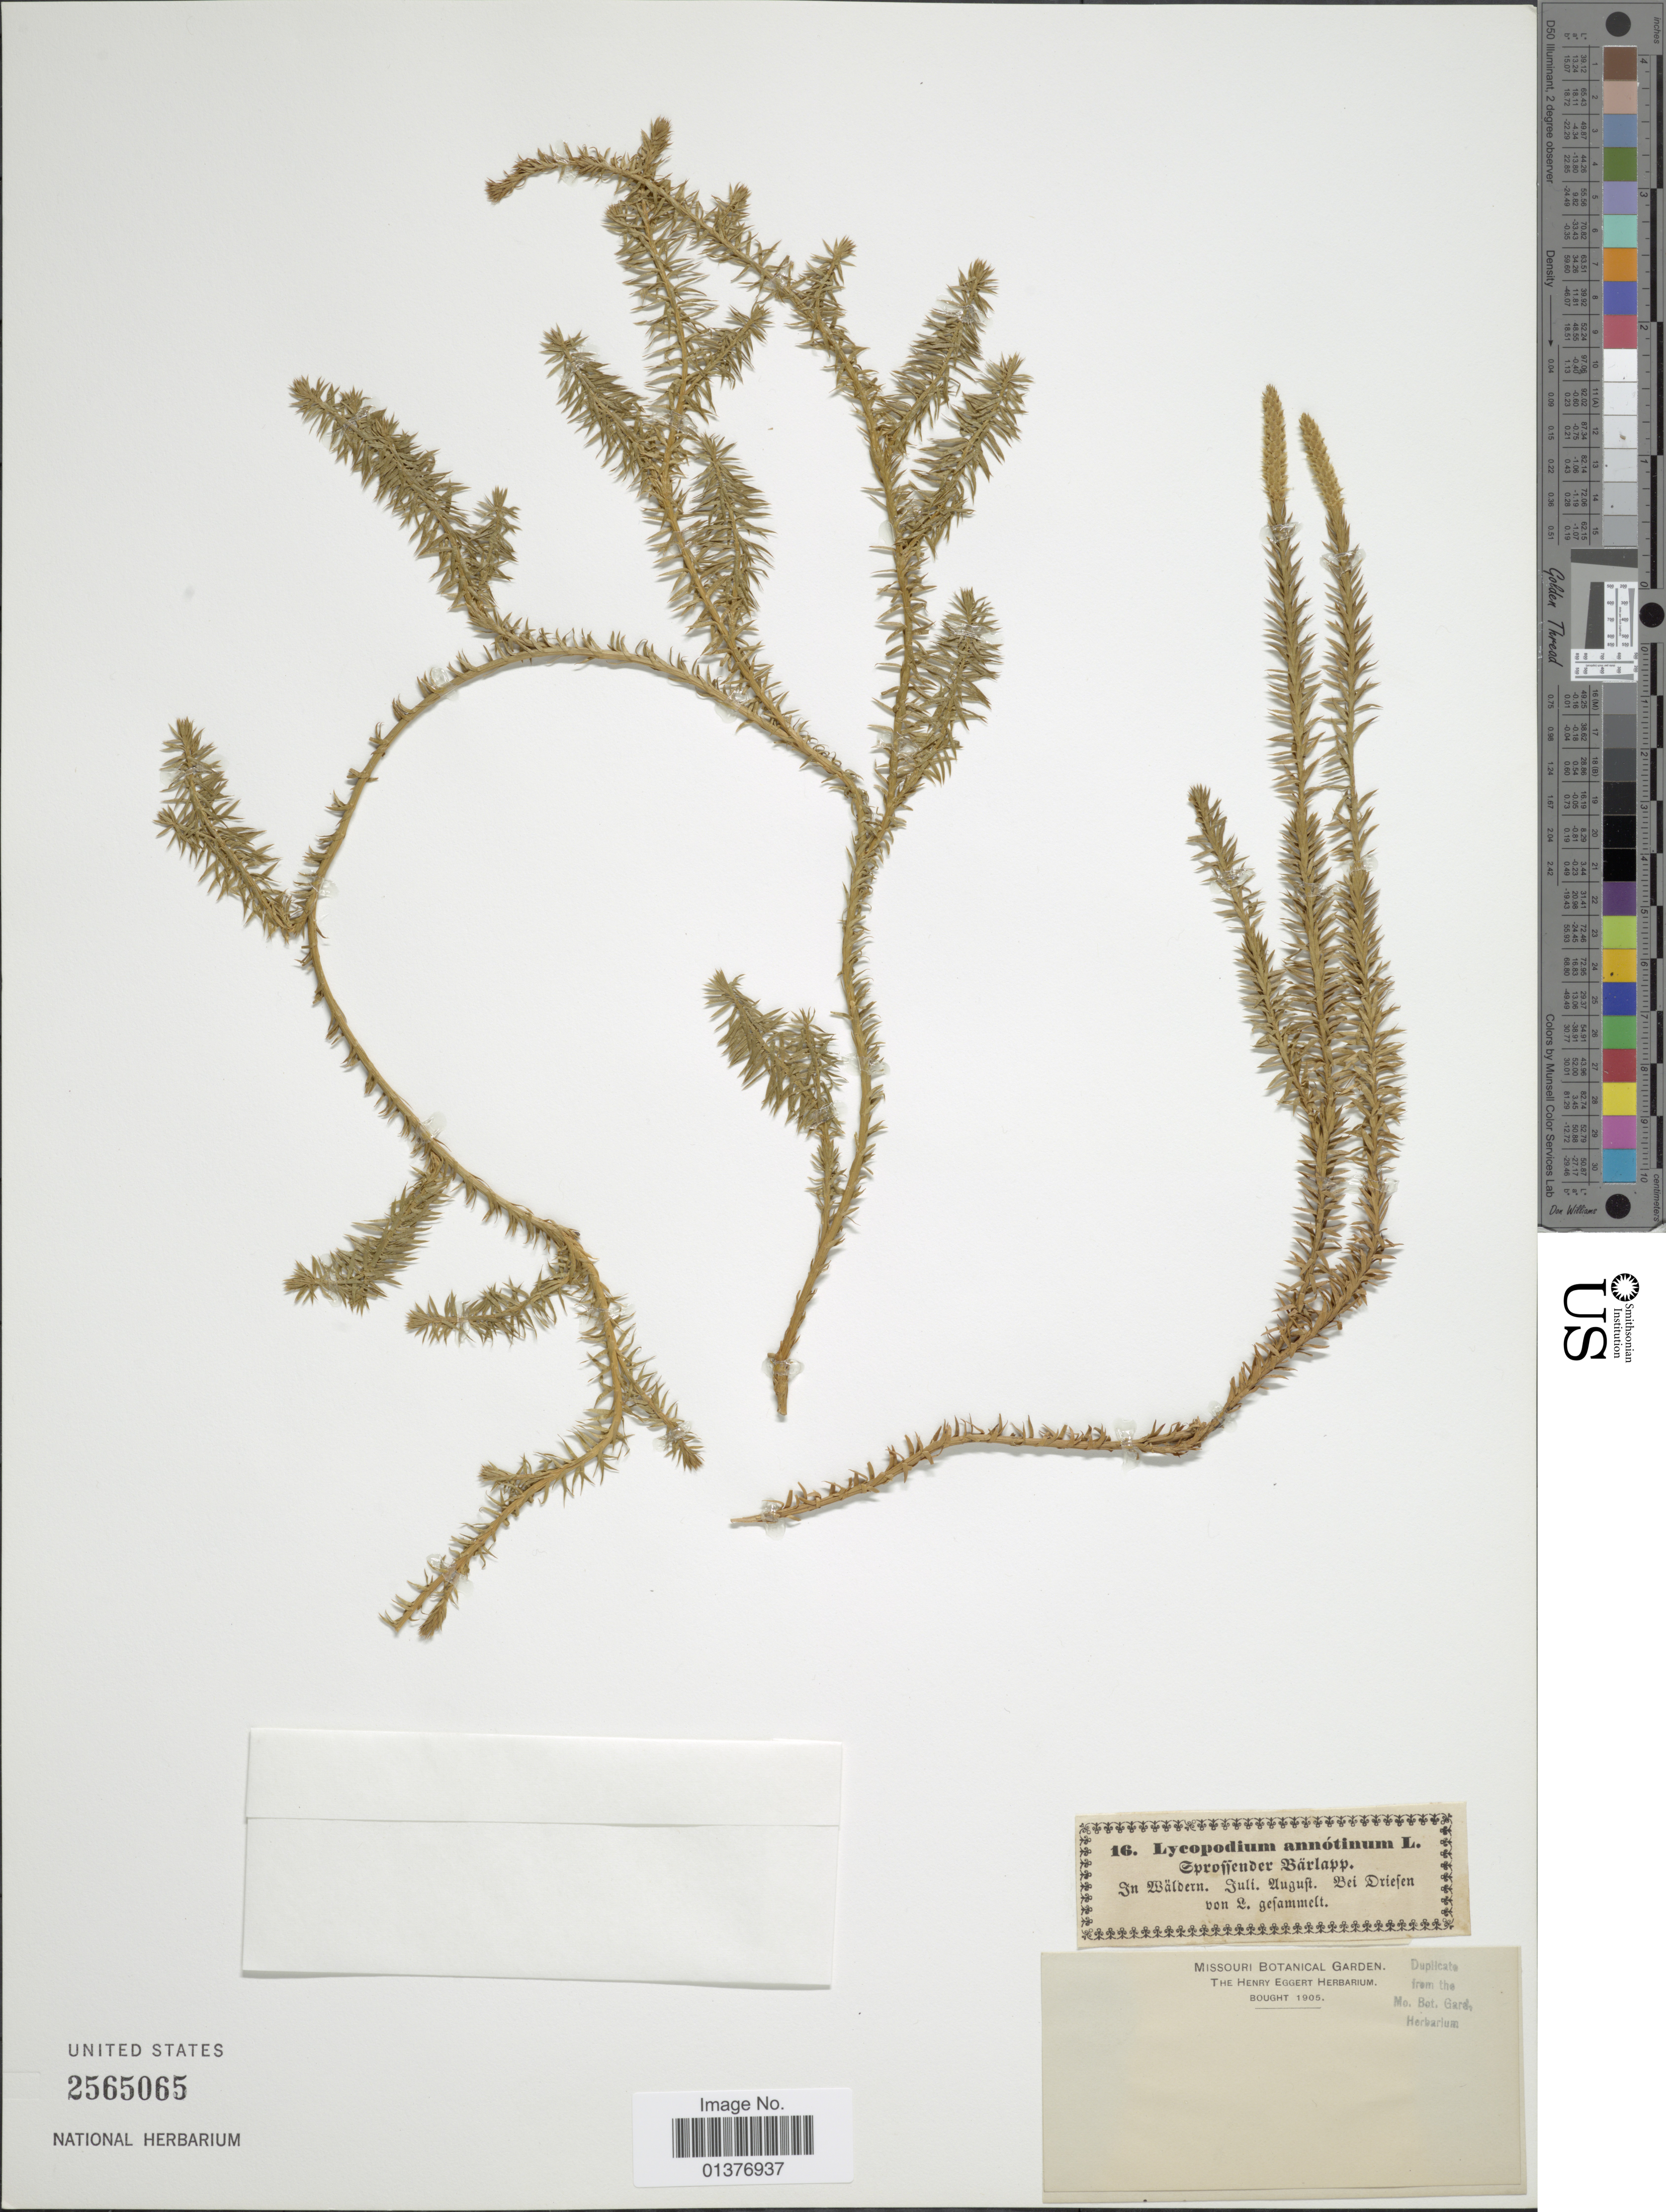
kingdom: Plantae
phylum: Tracheophyta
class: Lycopodiopsida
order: Lycopodiales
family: Lycopodiaceae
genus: Spinulum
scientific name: Spinulum annotinum subsp. annotinum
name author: (L.) A. Haines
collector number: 16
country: Poland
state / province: Lubuskie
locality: In Wäldern, bei Driesen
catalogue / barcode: US 2565065